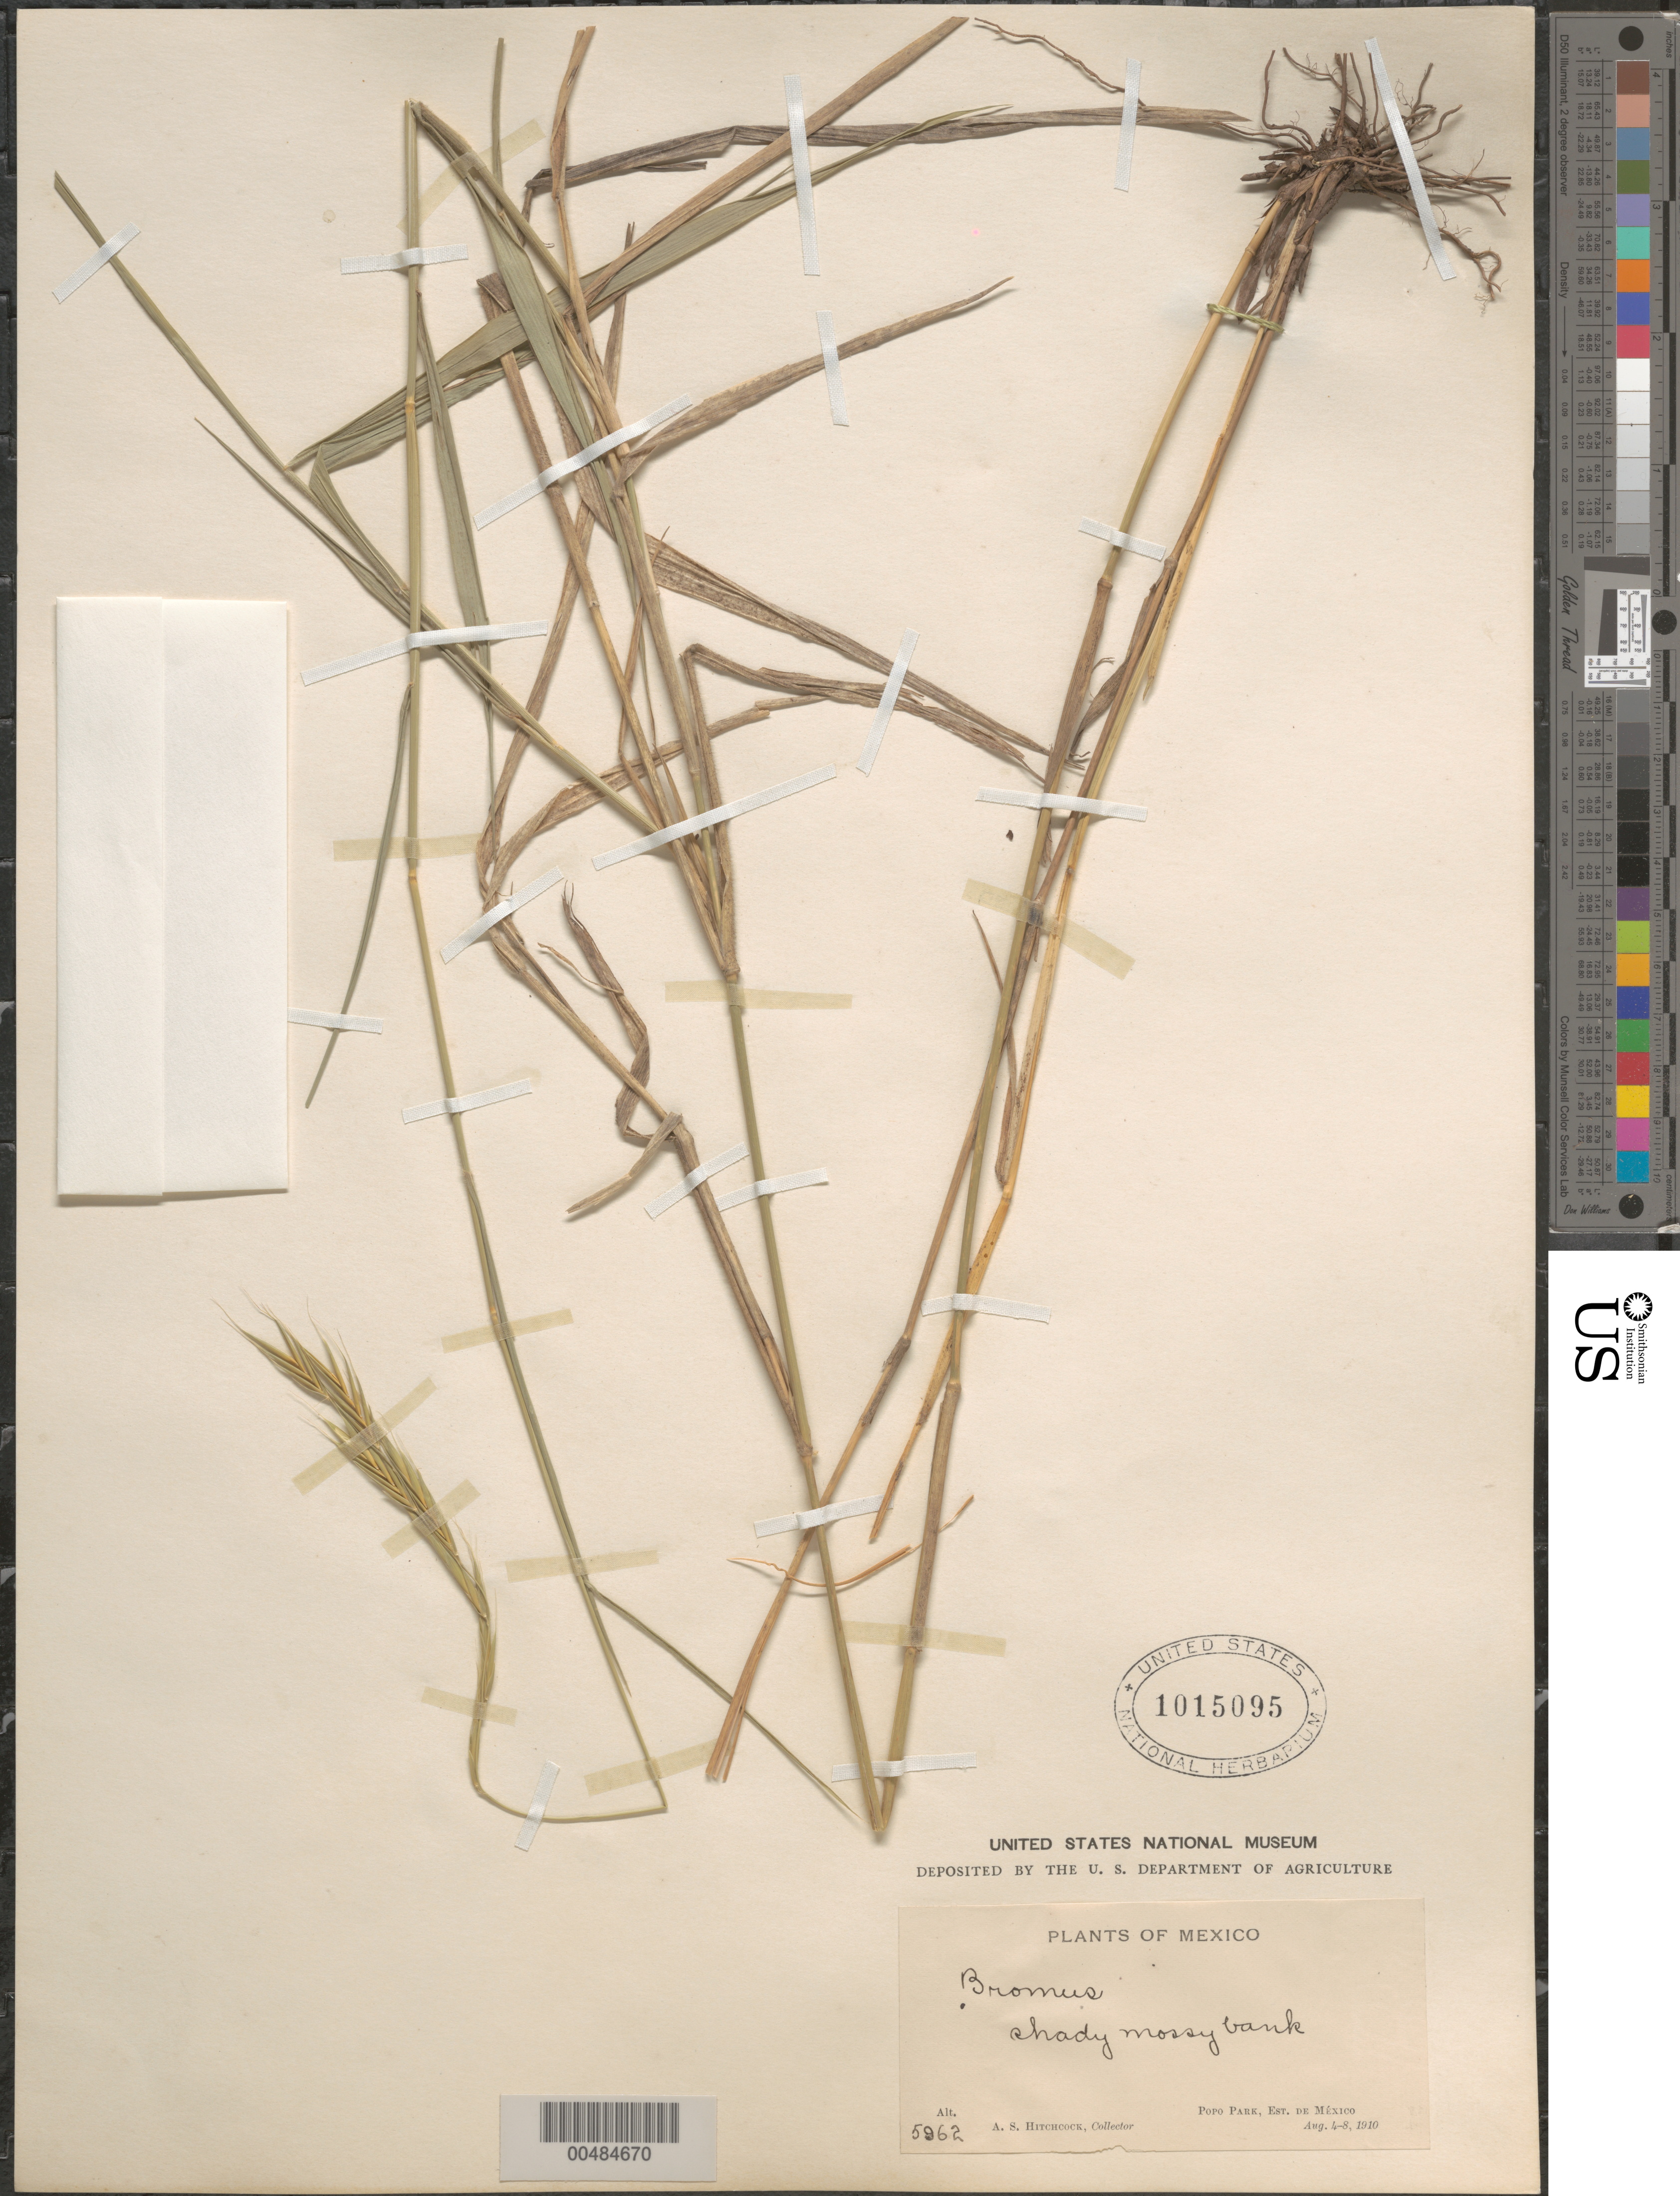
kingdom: Plantae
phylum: Tracheophyta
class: Liliopsida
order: Poales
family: Poaceae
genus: Brachypodium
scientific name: Brachypodium sp.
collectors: A. S. Hitchcock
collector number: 5962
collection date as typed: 4 Aug 1910 to 8 Aug 1910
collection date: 1910-08-04/1910-08-08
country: Mexico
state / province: México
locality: Popo Park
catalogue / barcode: US 1015095